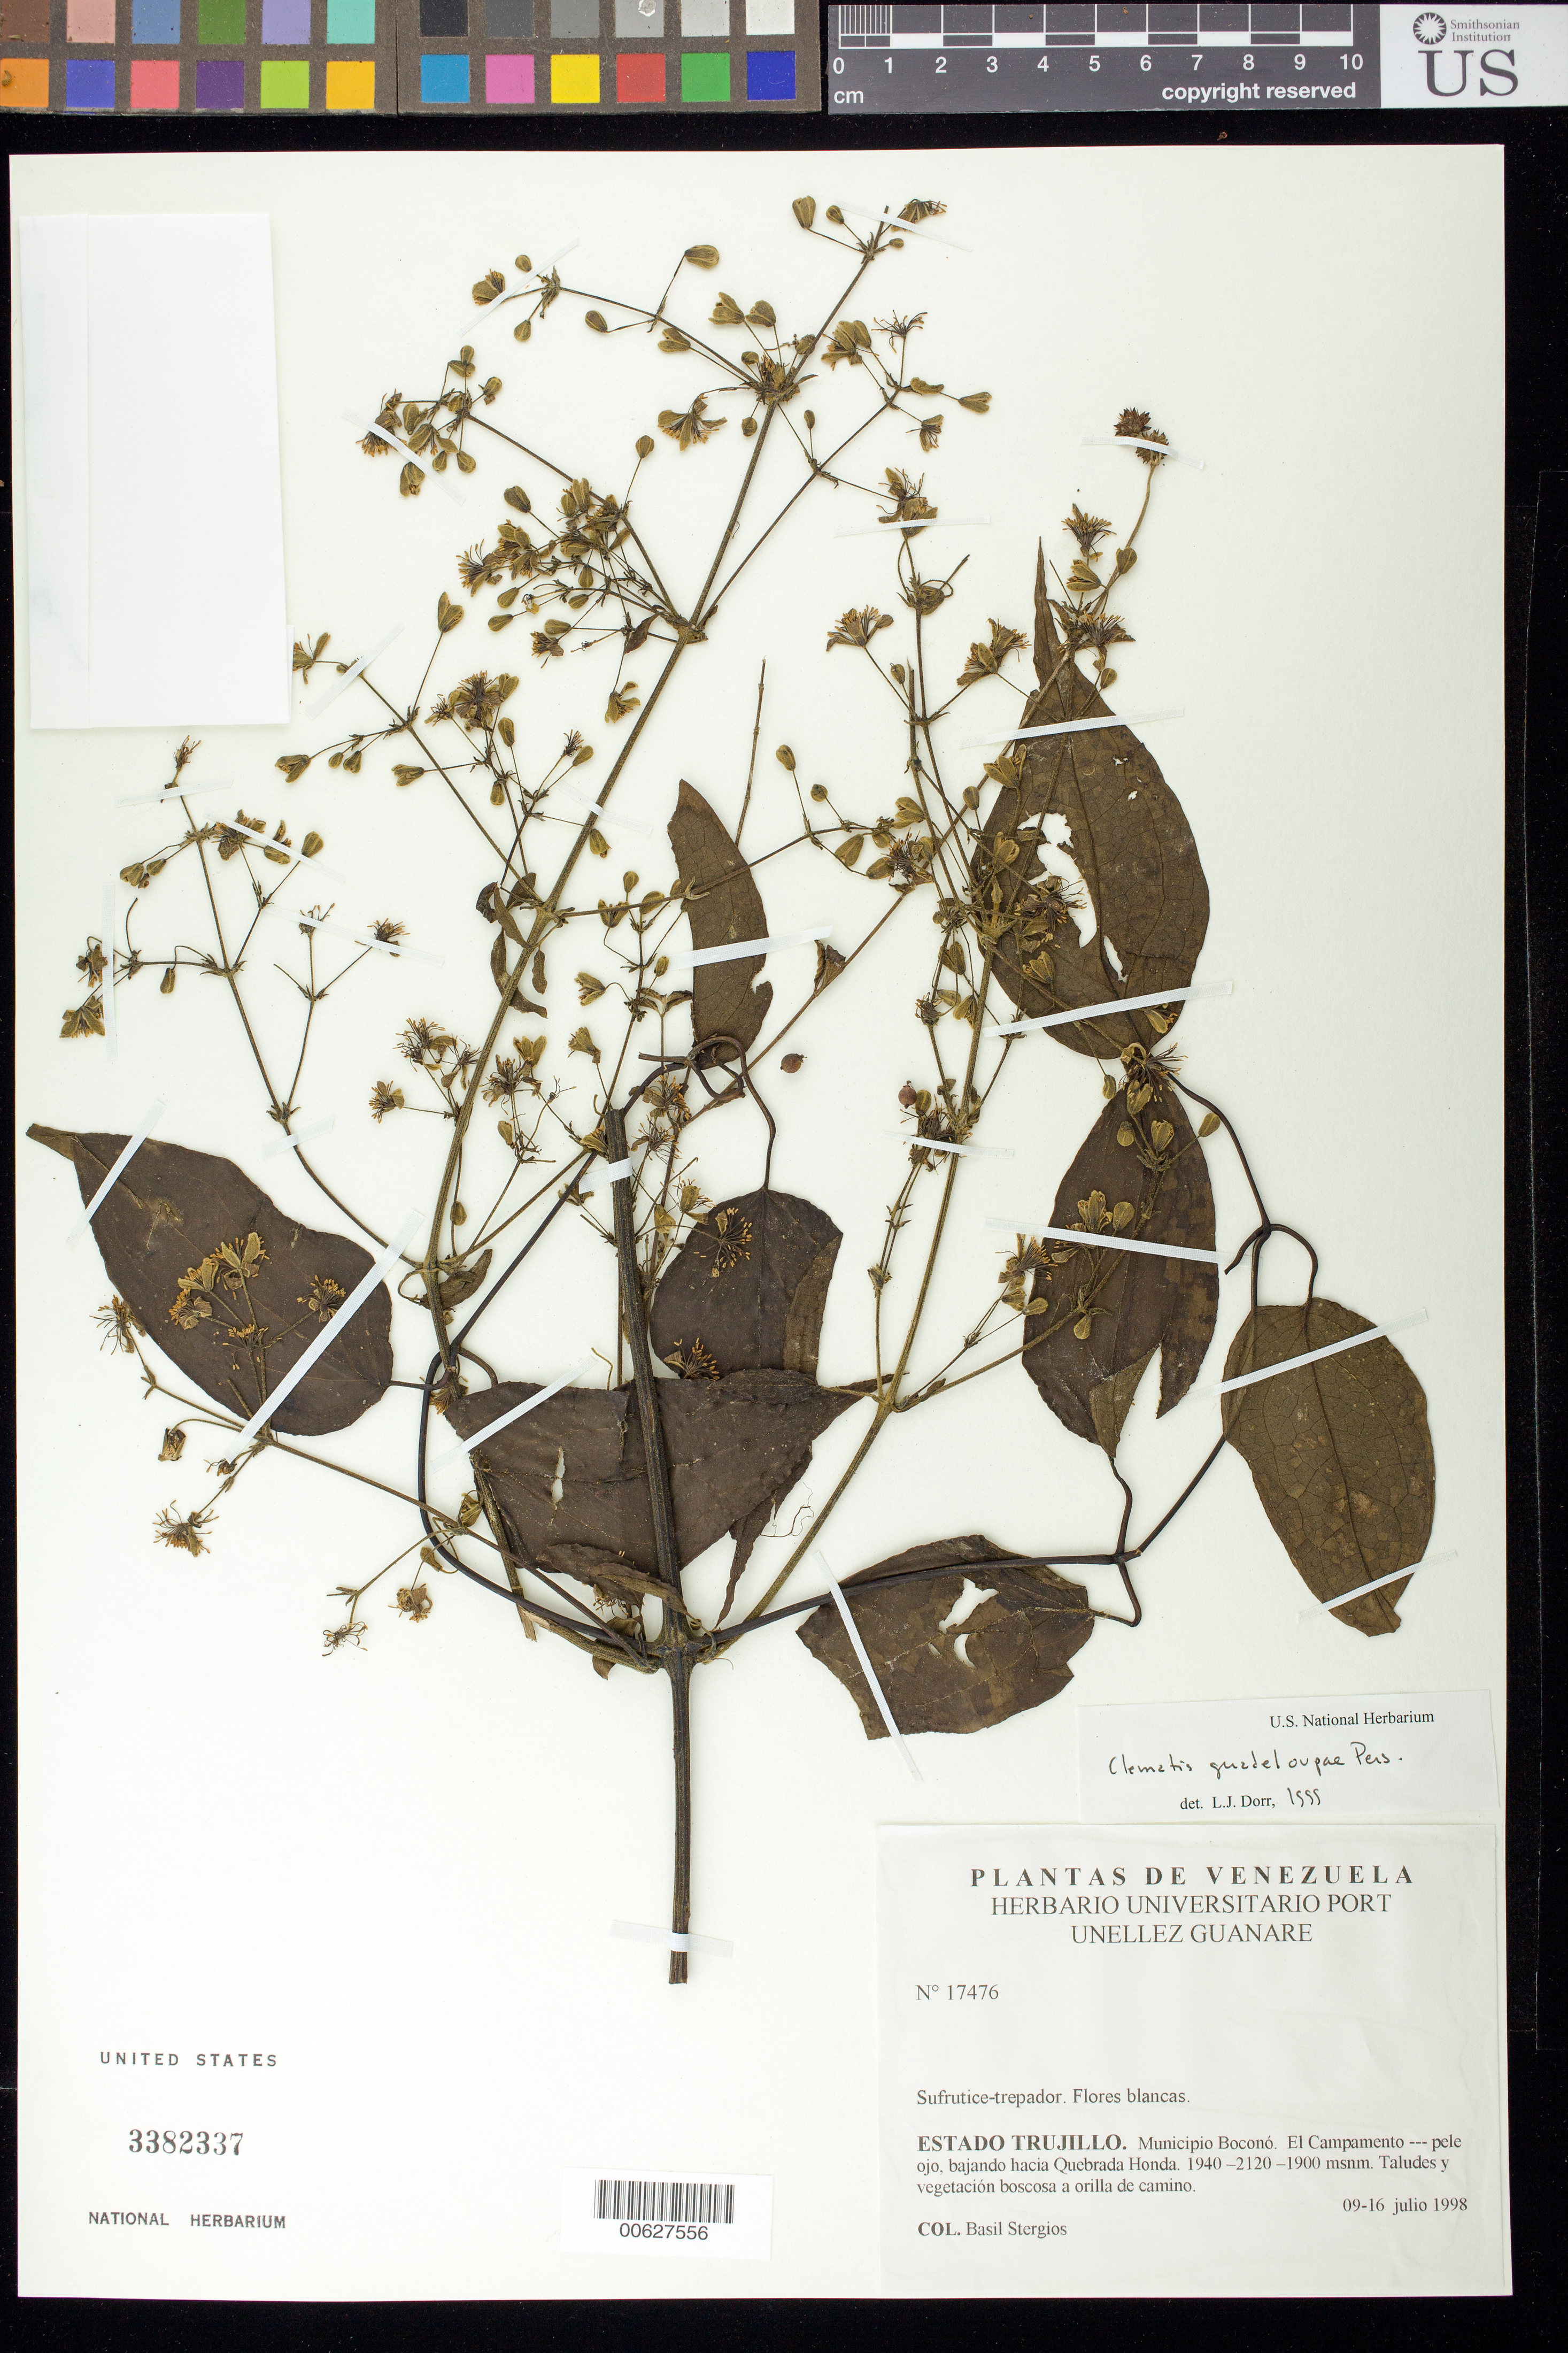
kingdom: Plantae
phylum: Tracheophyta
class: Magnoliopsida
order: Ranunculales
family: Ranunculaceae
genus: Clematis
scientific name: Clematis guadeloupae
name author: Pers.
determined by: Dorr, L. J., (BOT), Smithsonian Institution - National Museum of Natural History (UNITED STATES)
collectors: B. G. Stergios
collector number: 17476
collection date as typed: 09 Jul 1998 to 16 Jul 1998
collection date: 1998-07-09/1998-07-16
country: Venezuela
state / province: Trujillo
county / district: Boconó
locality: Parque Nacional Guaramacal, El campamento-pele ojo, bajando hacia Quebrada Honda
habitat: Taludes y vegetación boscosa a orilla de camino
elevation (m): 1900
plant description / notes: MO, PORT, US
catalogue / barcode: US 3382337